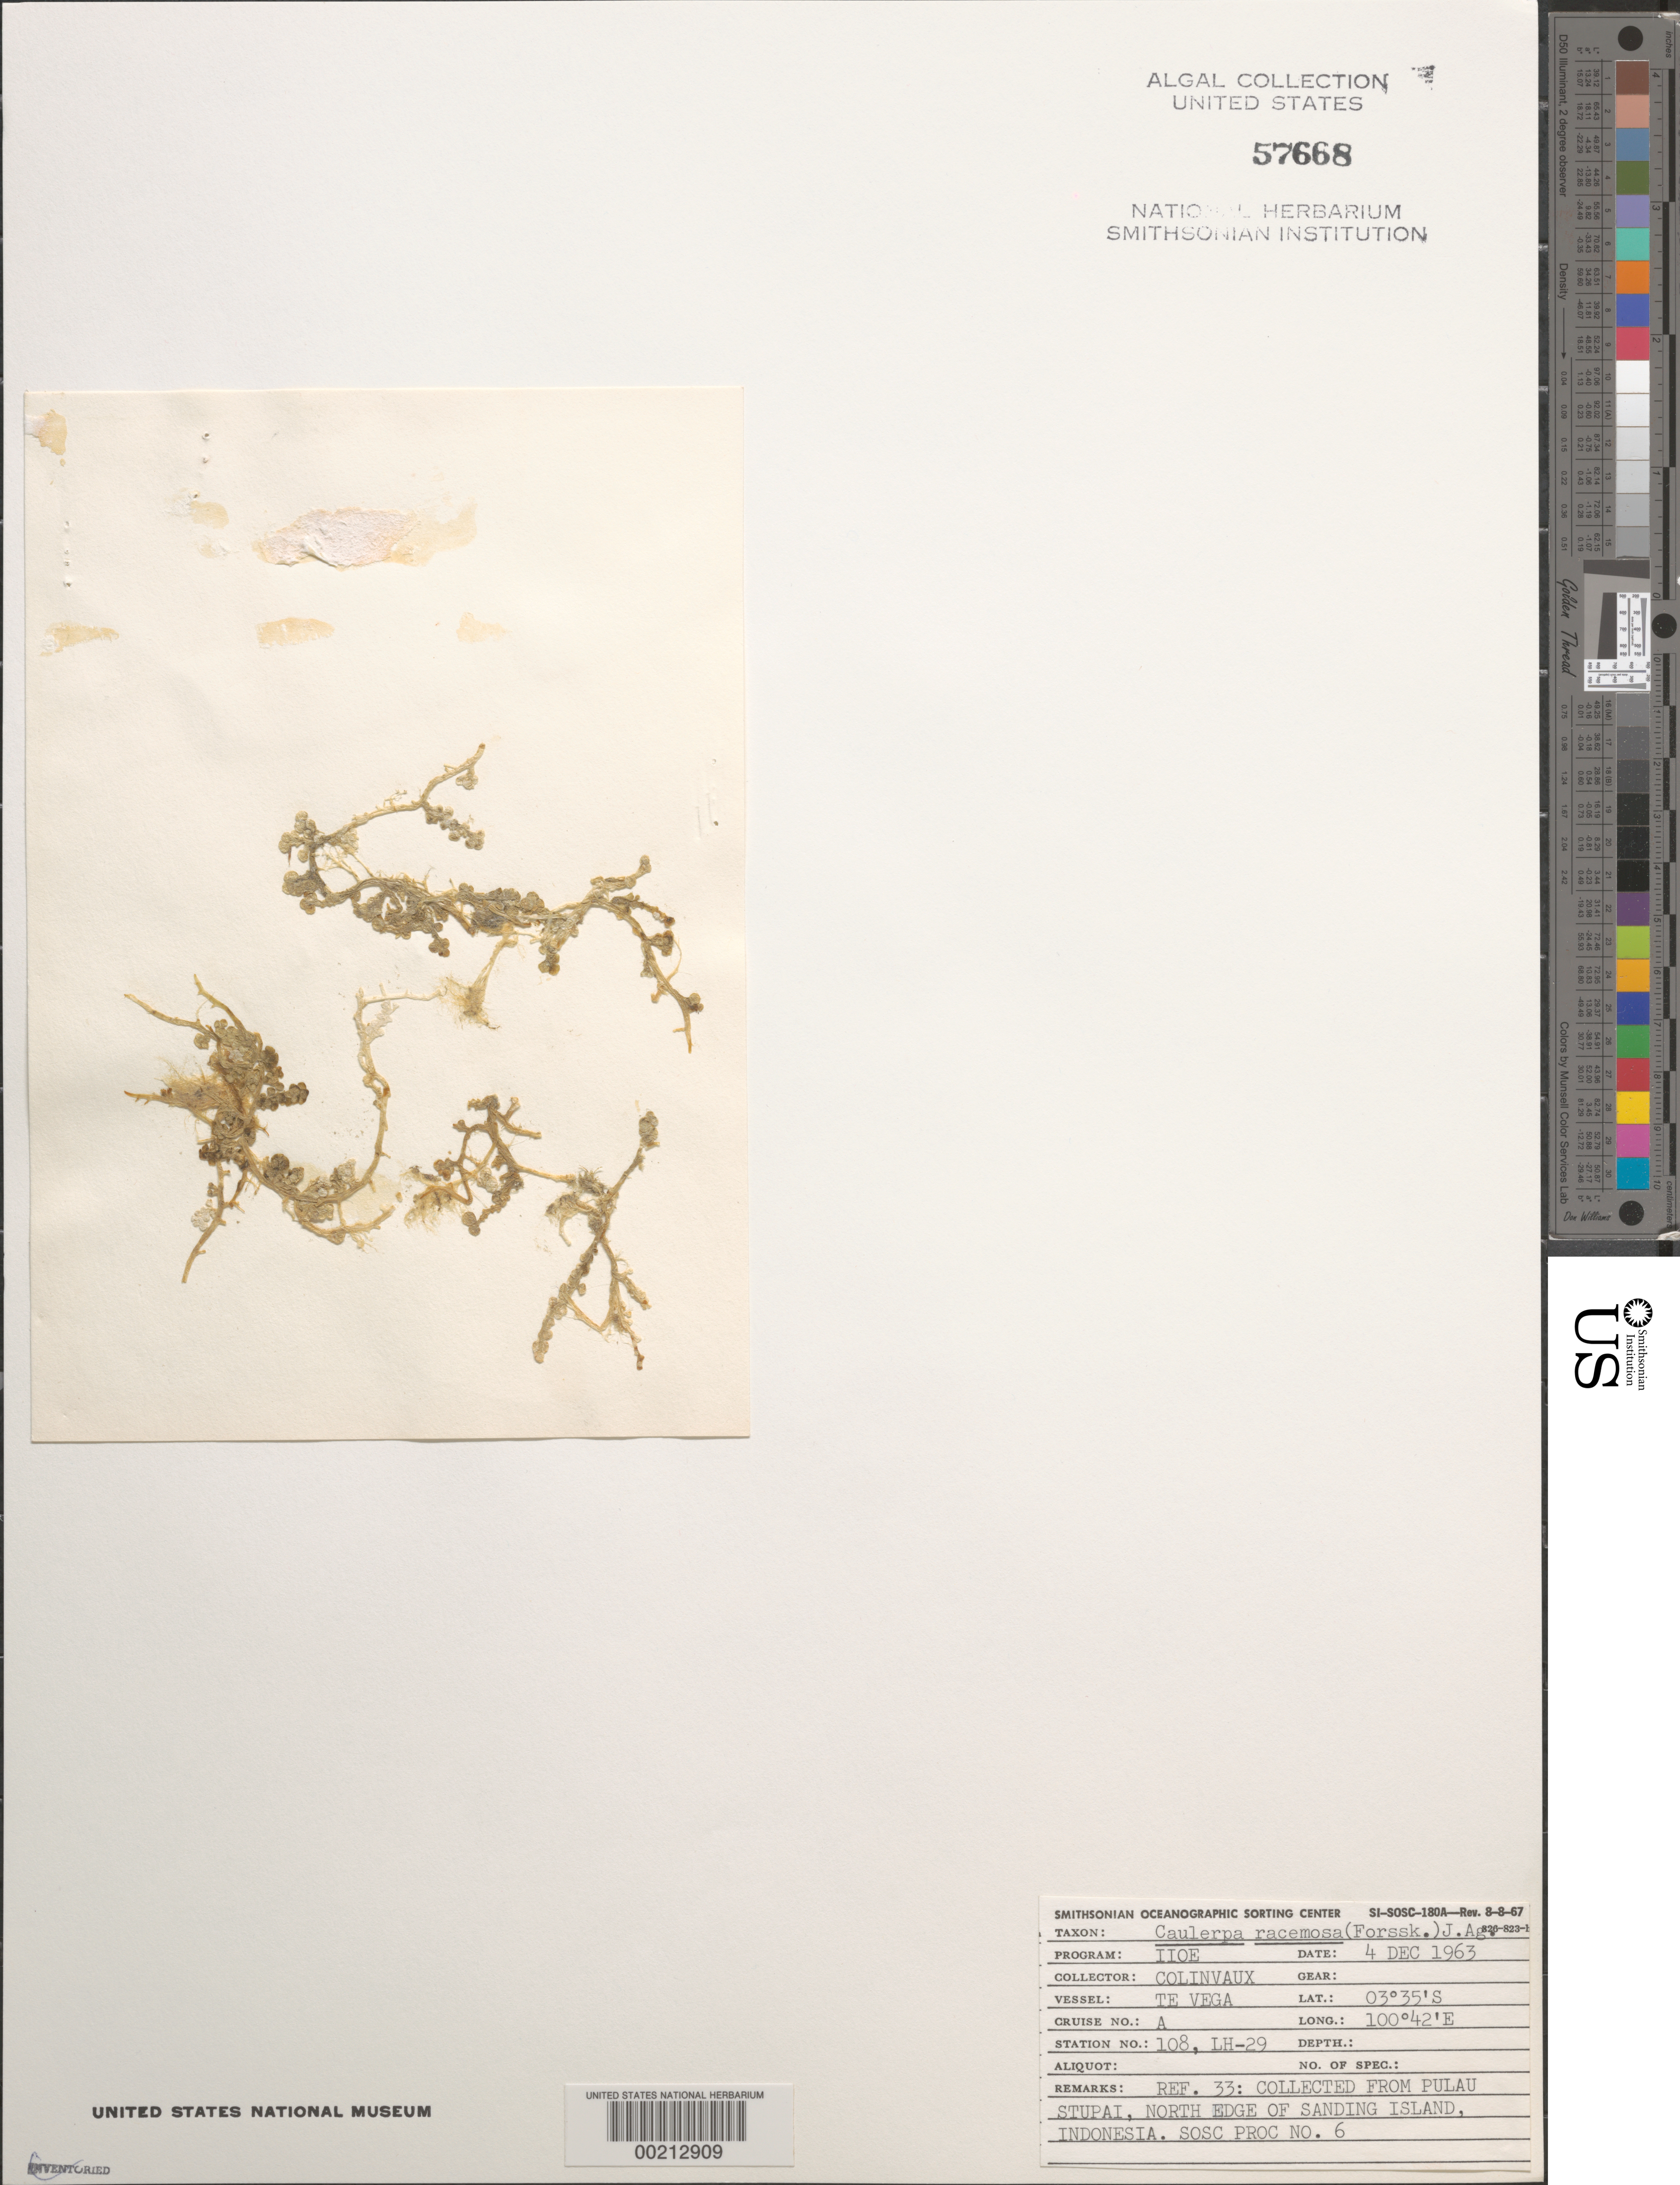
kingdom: Plantae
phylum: Chlorophyta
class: Ulvophyceae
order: Bryopsidales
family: Caulerpaceae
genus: Caulerpa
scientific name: Caulerpa racemosa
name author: (Forssk.) J. Agardh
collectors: L. Hillis-Colinvaux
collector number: Lh-29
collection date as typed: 04 Dec 1963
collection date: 1963-12-04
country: Indonesia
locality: Pulau stupai, sanding island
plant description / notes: Te Vega Cruise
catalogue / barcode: US 57668